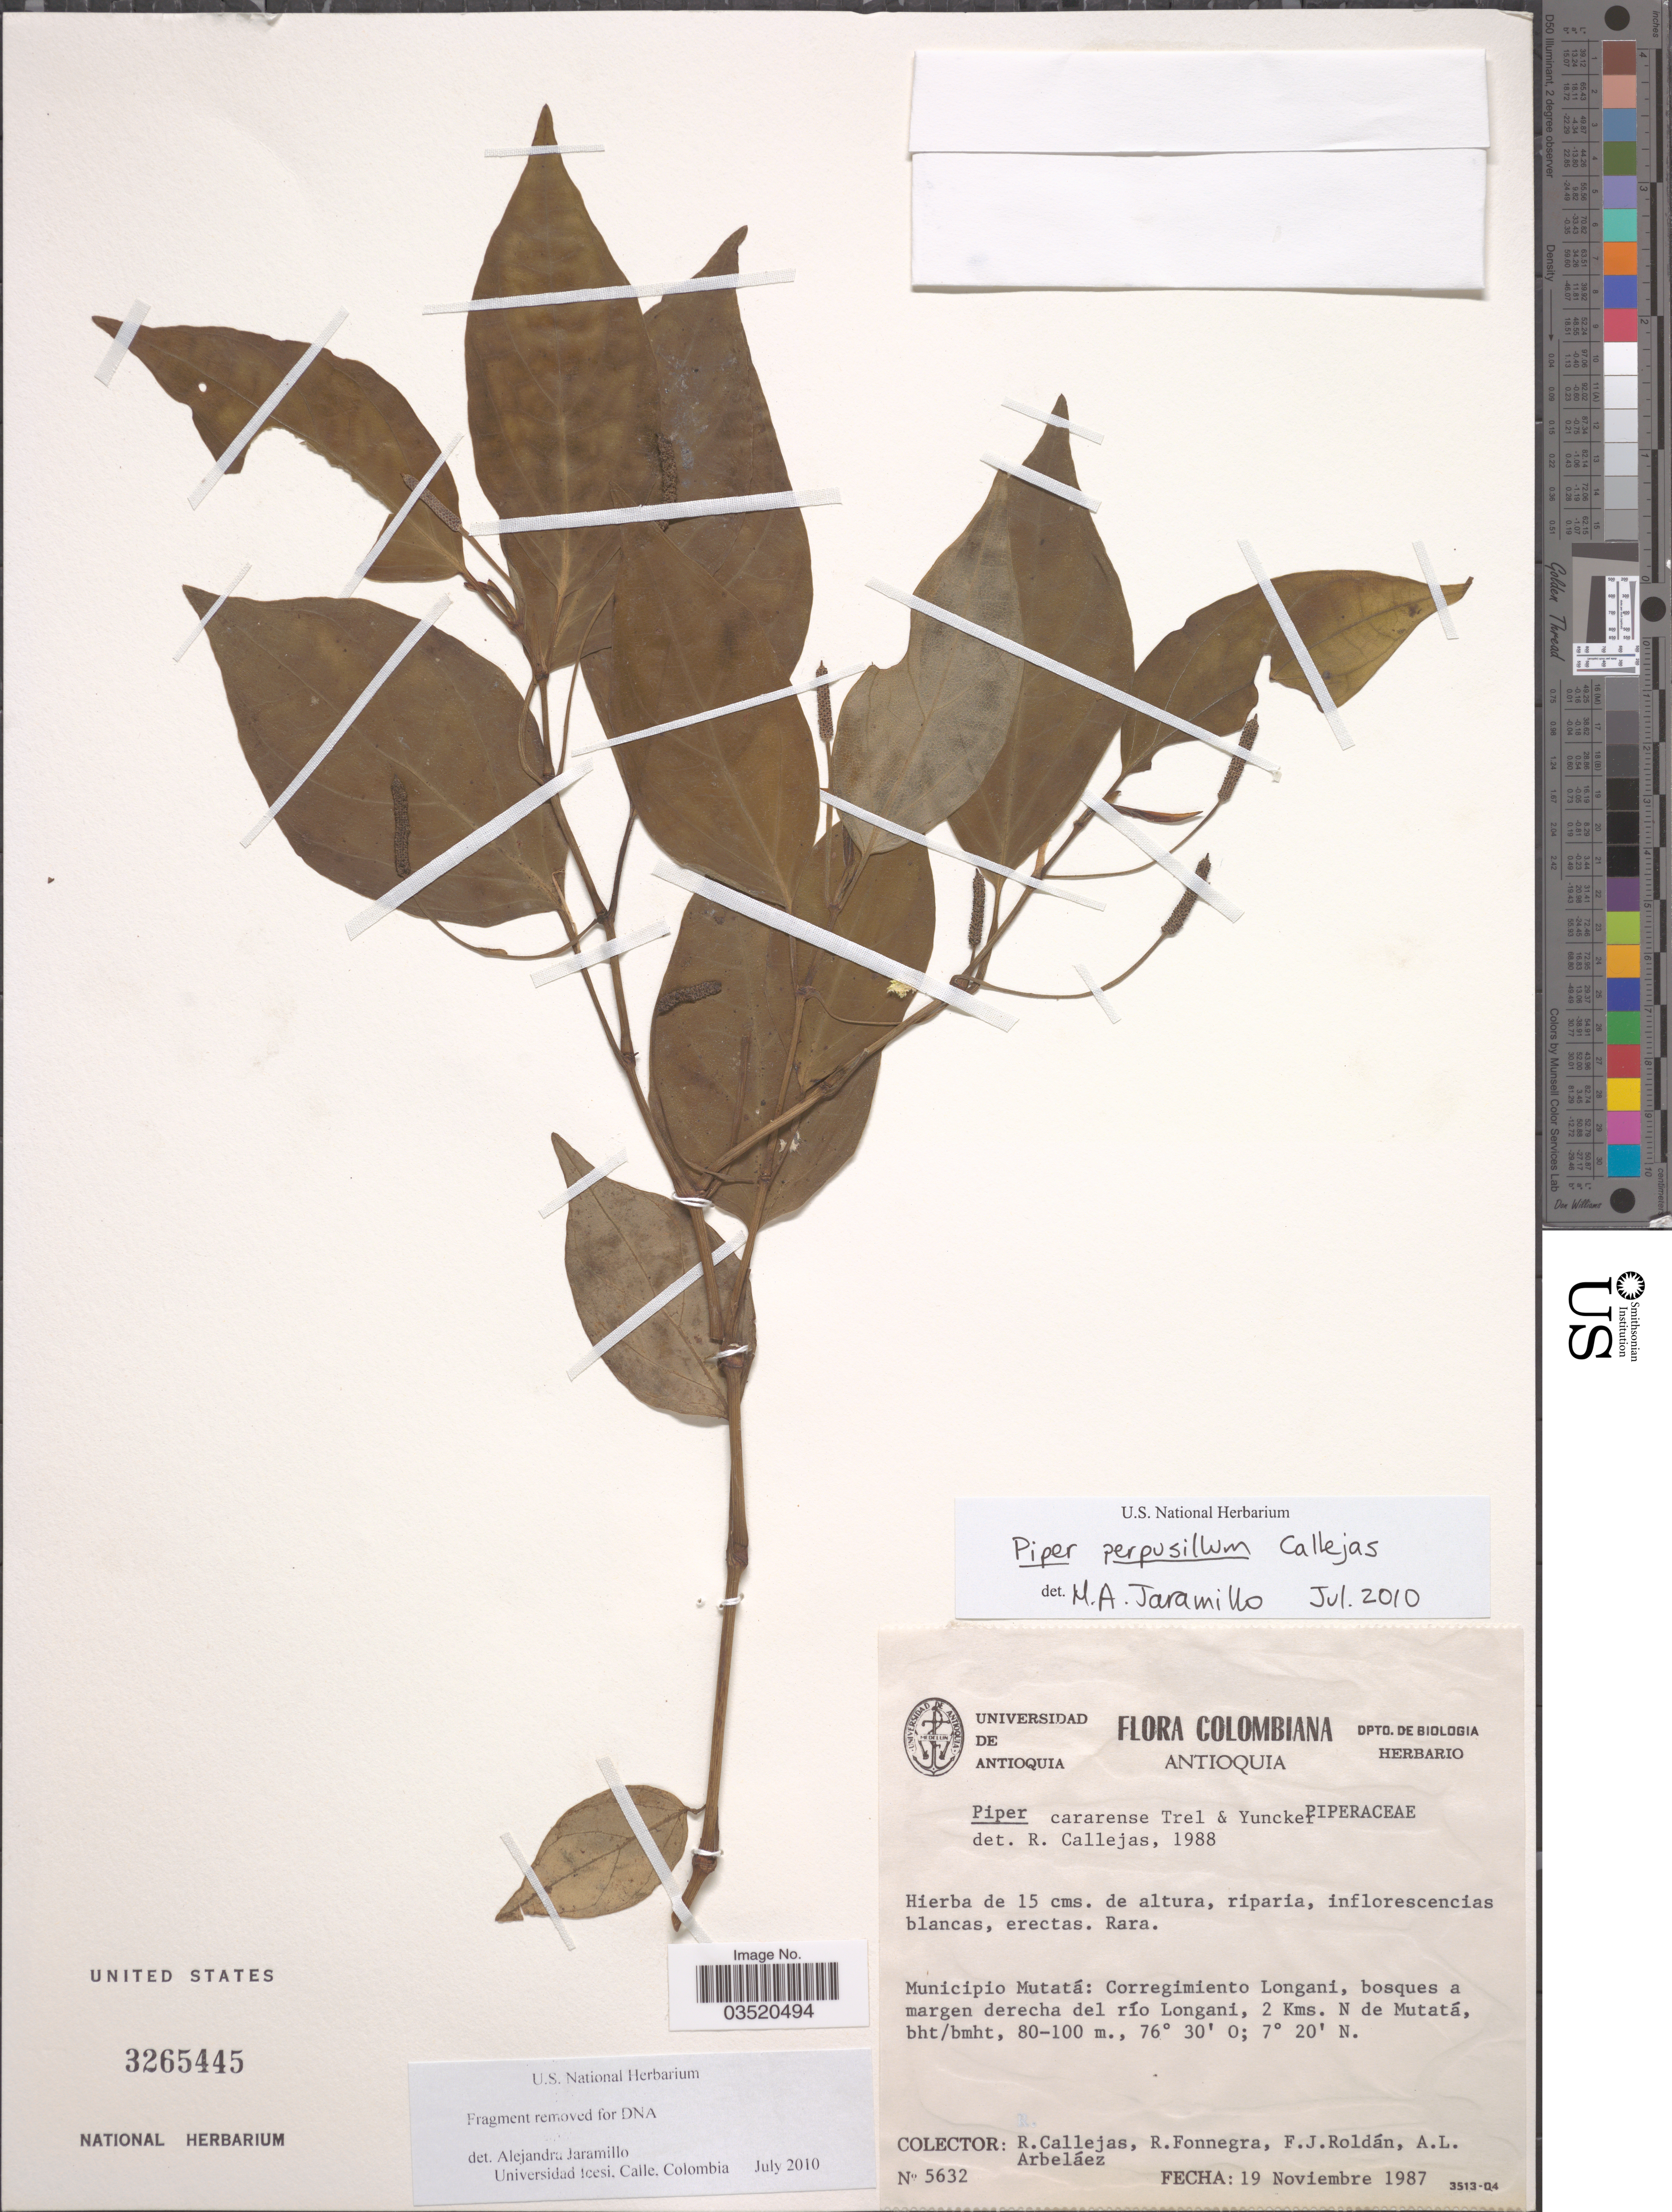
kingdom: Plantae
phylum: Tracheophyta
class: Magnoliopsida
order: Piperales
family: Piperaceae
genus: Piper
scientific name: Piper perpusillum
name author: Callejas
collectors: R. Callejas, R. Fonnegra G., F. J. Roldán & A. Arbeláez Alvarez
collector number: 5632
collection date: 1987-11-19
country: Colombia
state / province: Antioquia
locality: Municipio Mutatá: Corregimiento Longani, bosques a margen derecha del río Longani, 2 Kms. N de Mutatá.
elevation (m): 80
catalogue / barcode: US 3265445